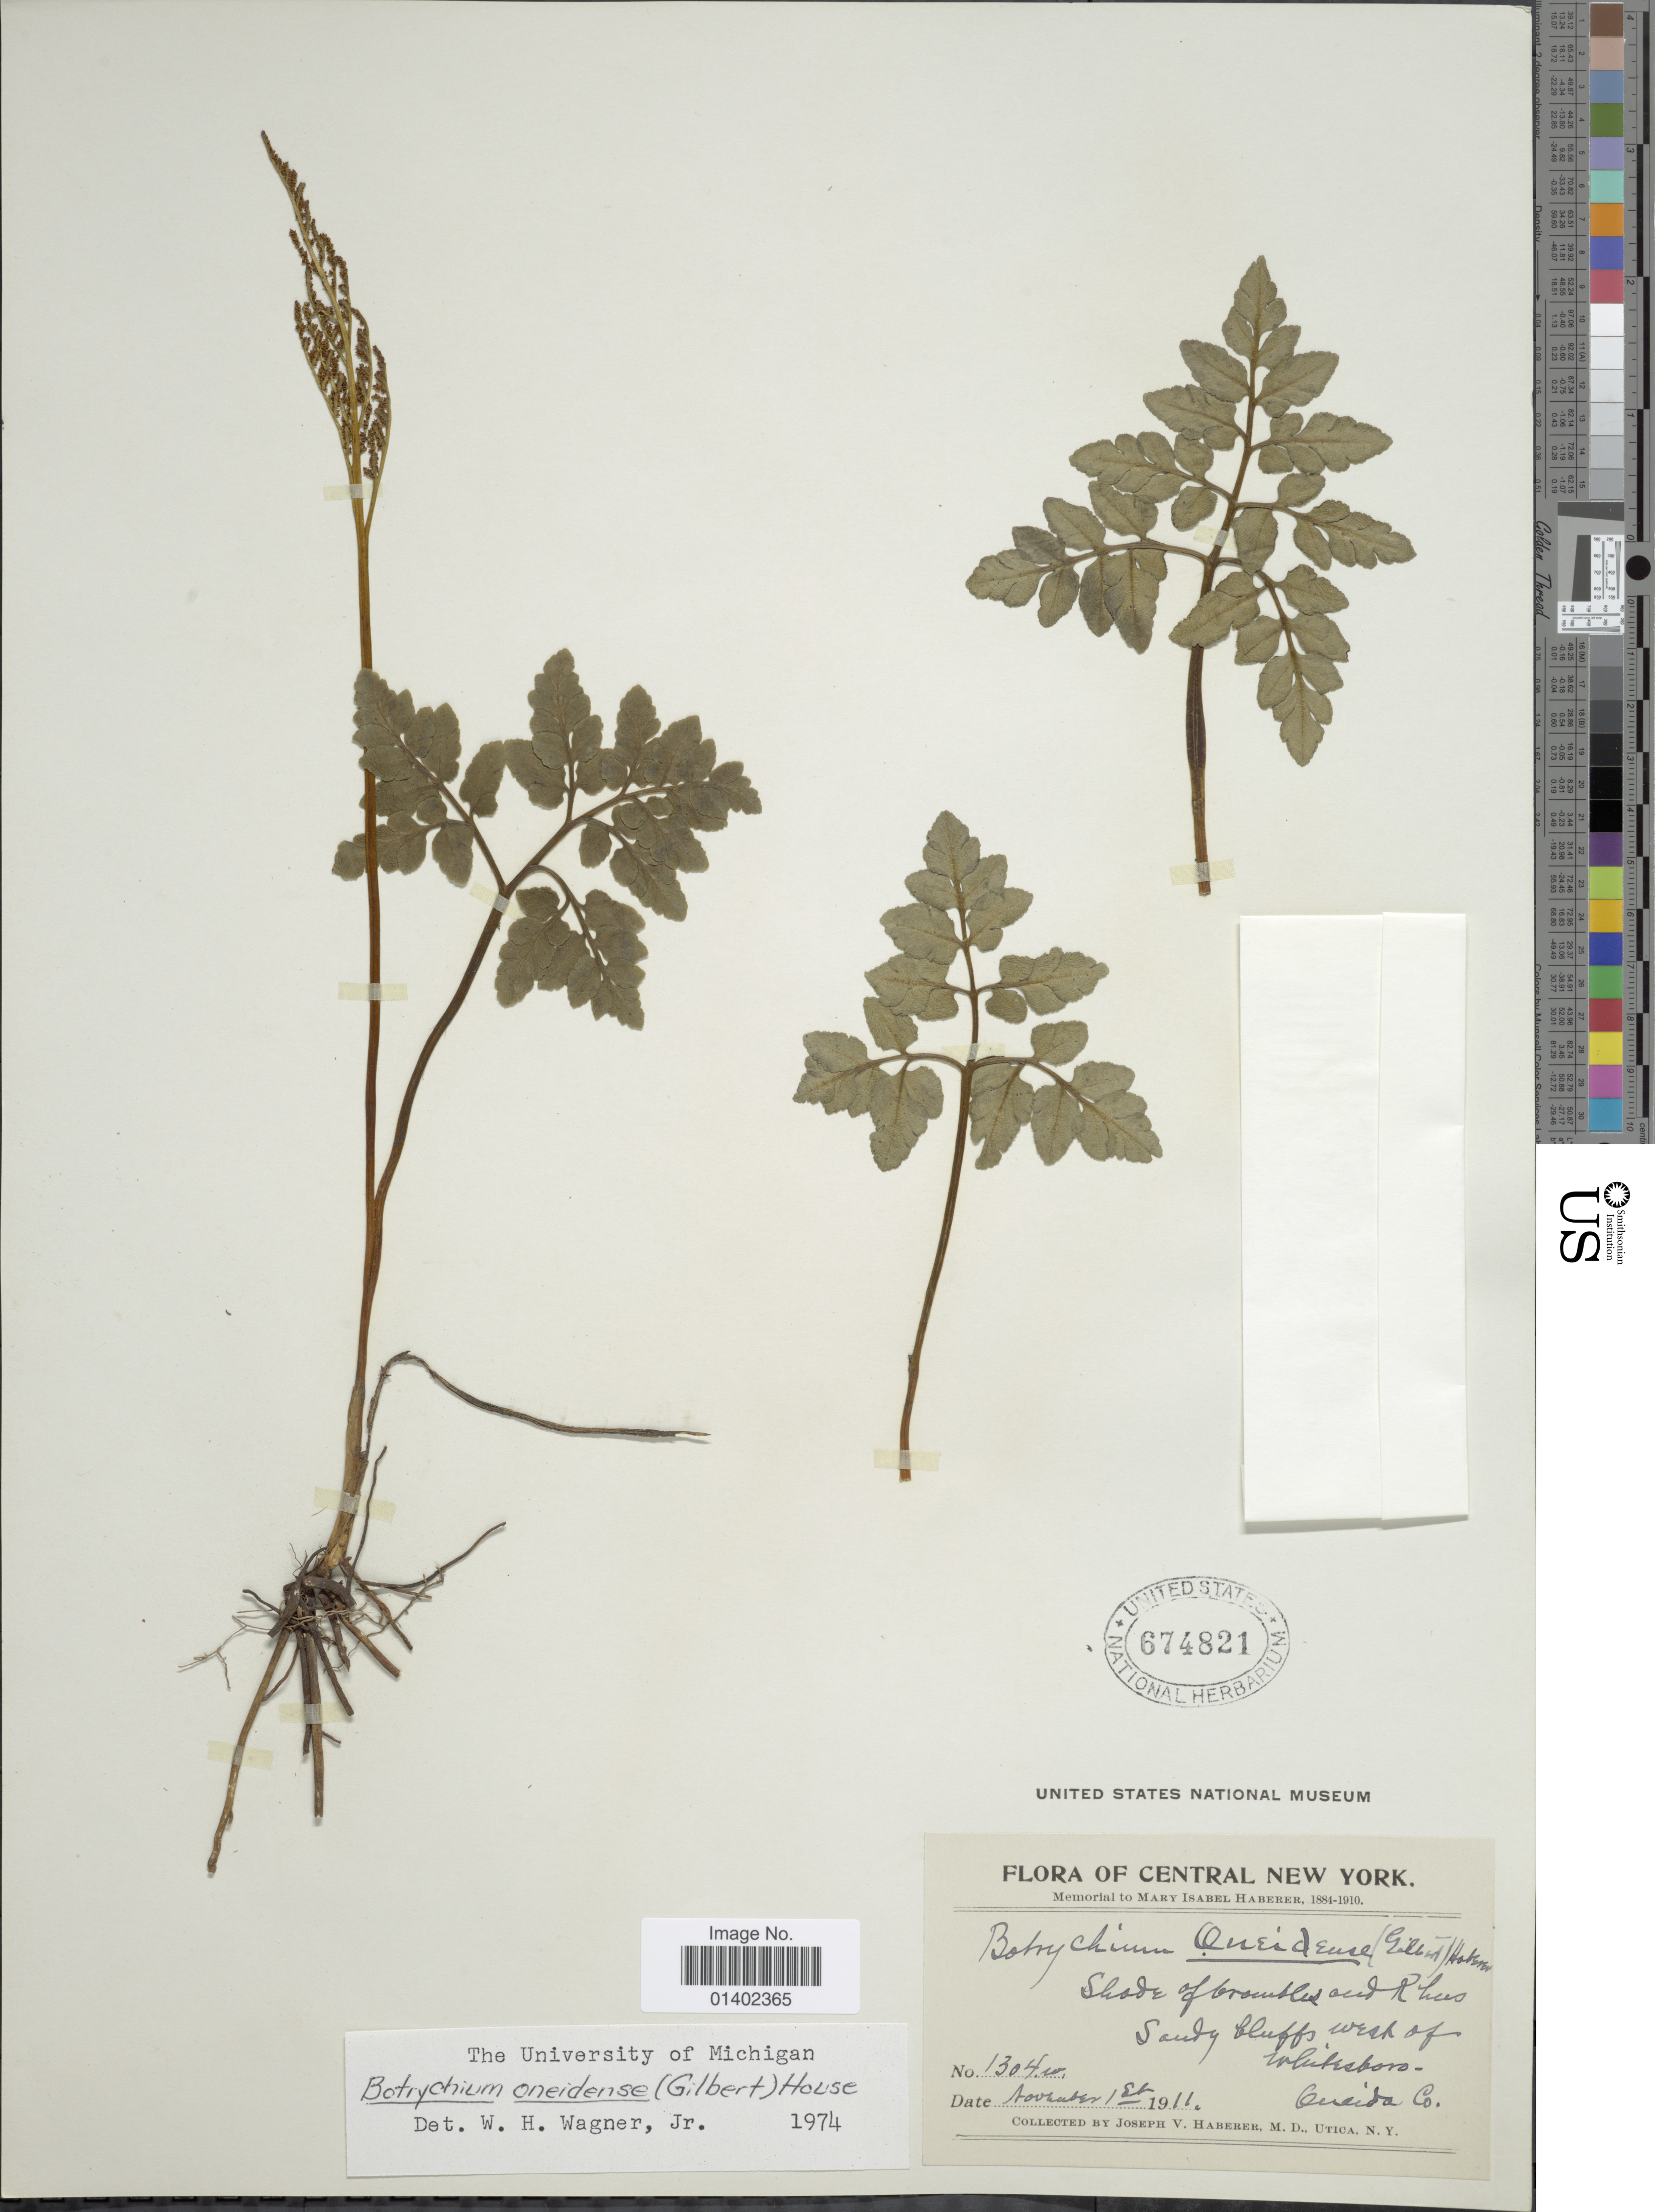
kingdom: Plantae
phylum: Tracheophyta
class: Polypodiopsida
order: Ophioglossales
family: Ophioglossaceae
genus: Botrychium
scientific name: Botrychium oneidense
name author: (Gilbert) House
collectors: J. V. Haberer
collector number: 1304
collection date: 1911-11-01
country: United States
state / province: New York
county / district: Oneida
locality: Central New York, Shade of brambles and Rhus Sandy bluffs west of Whitesboro, Oneida Co.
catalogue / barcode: US 674821